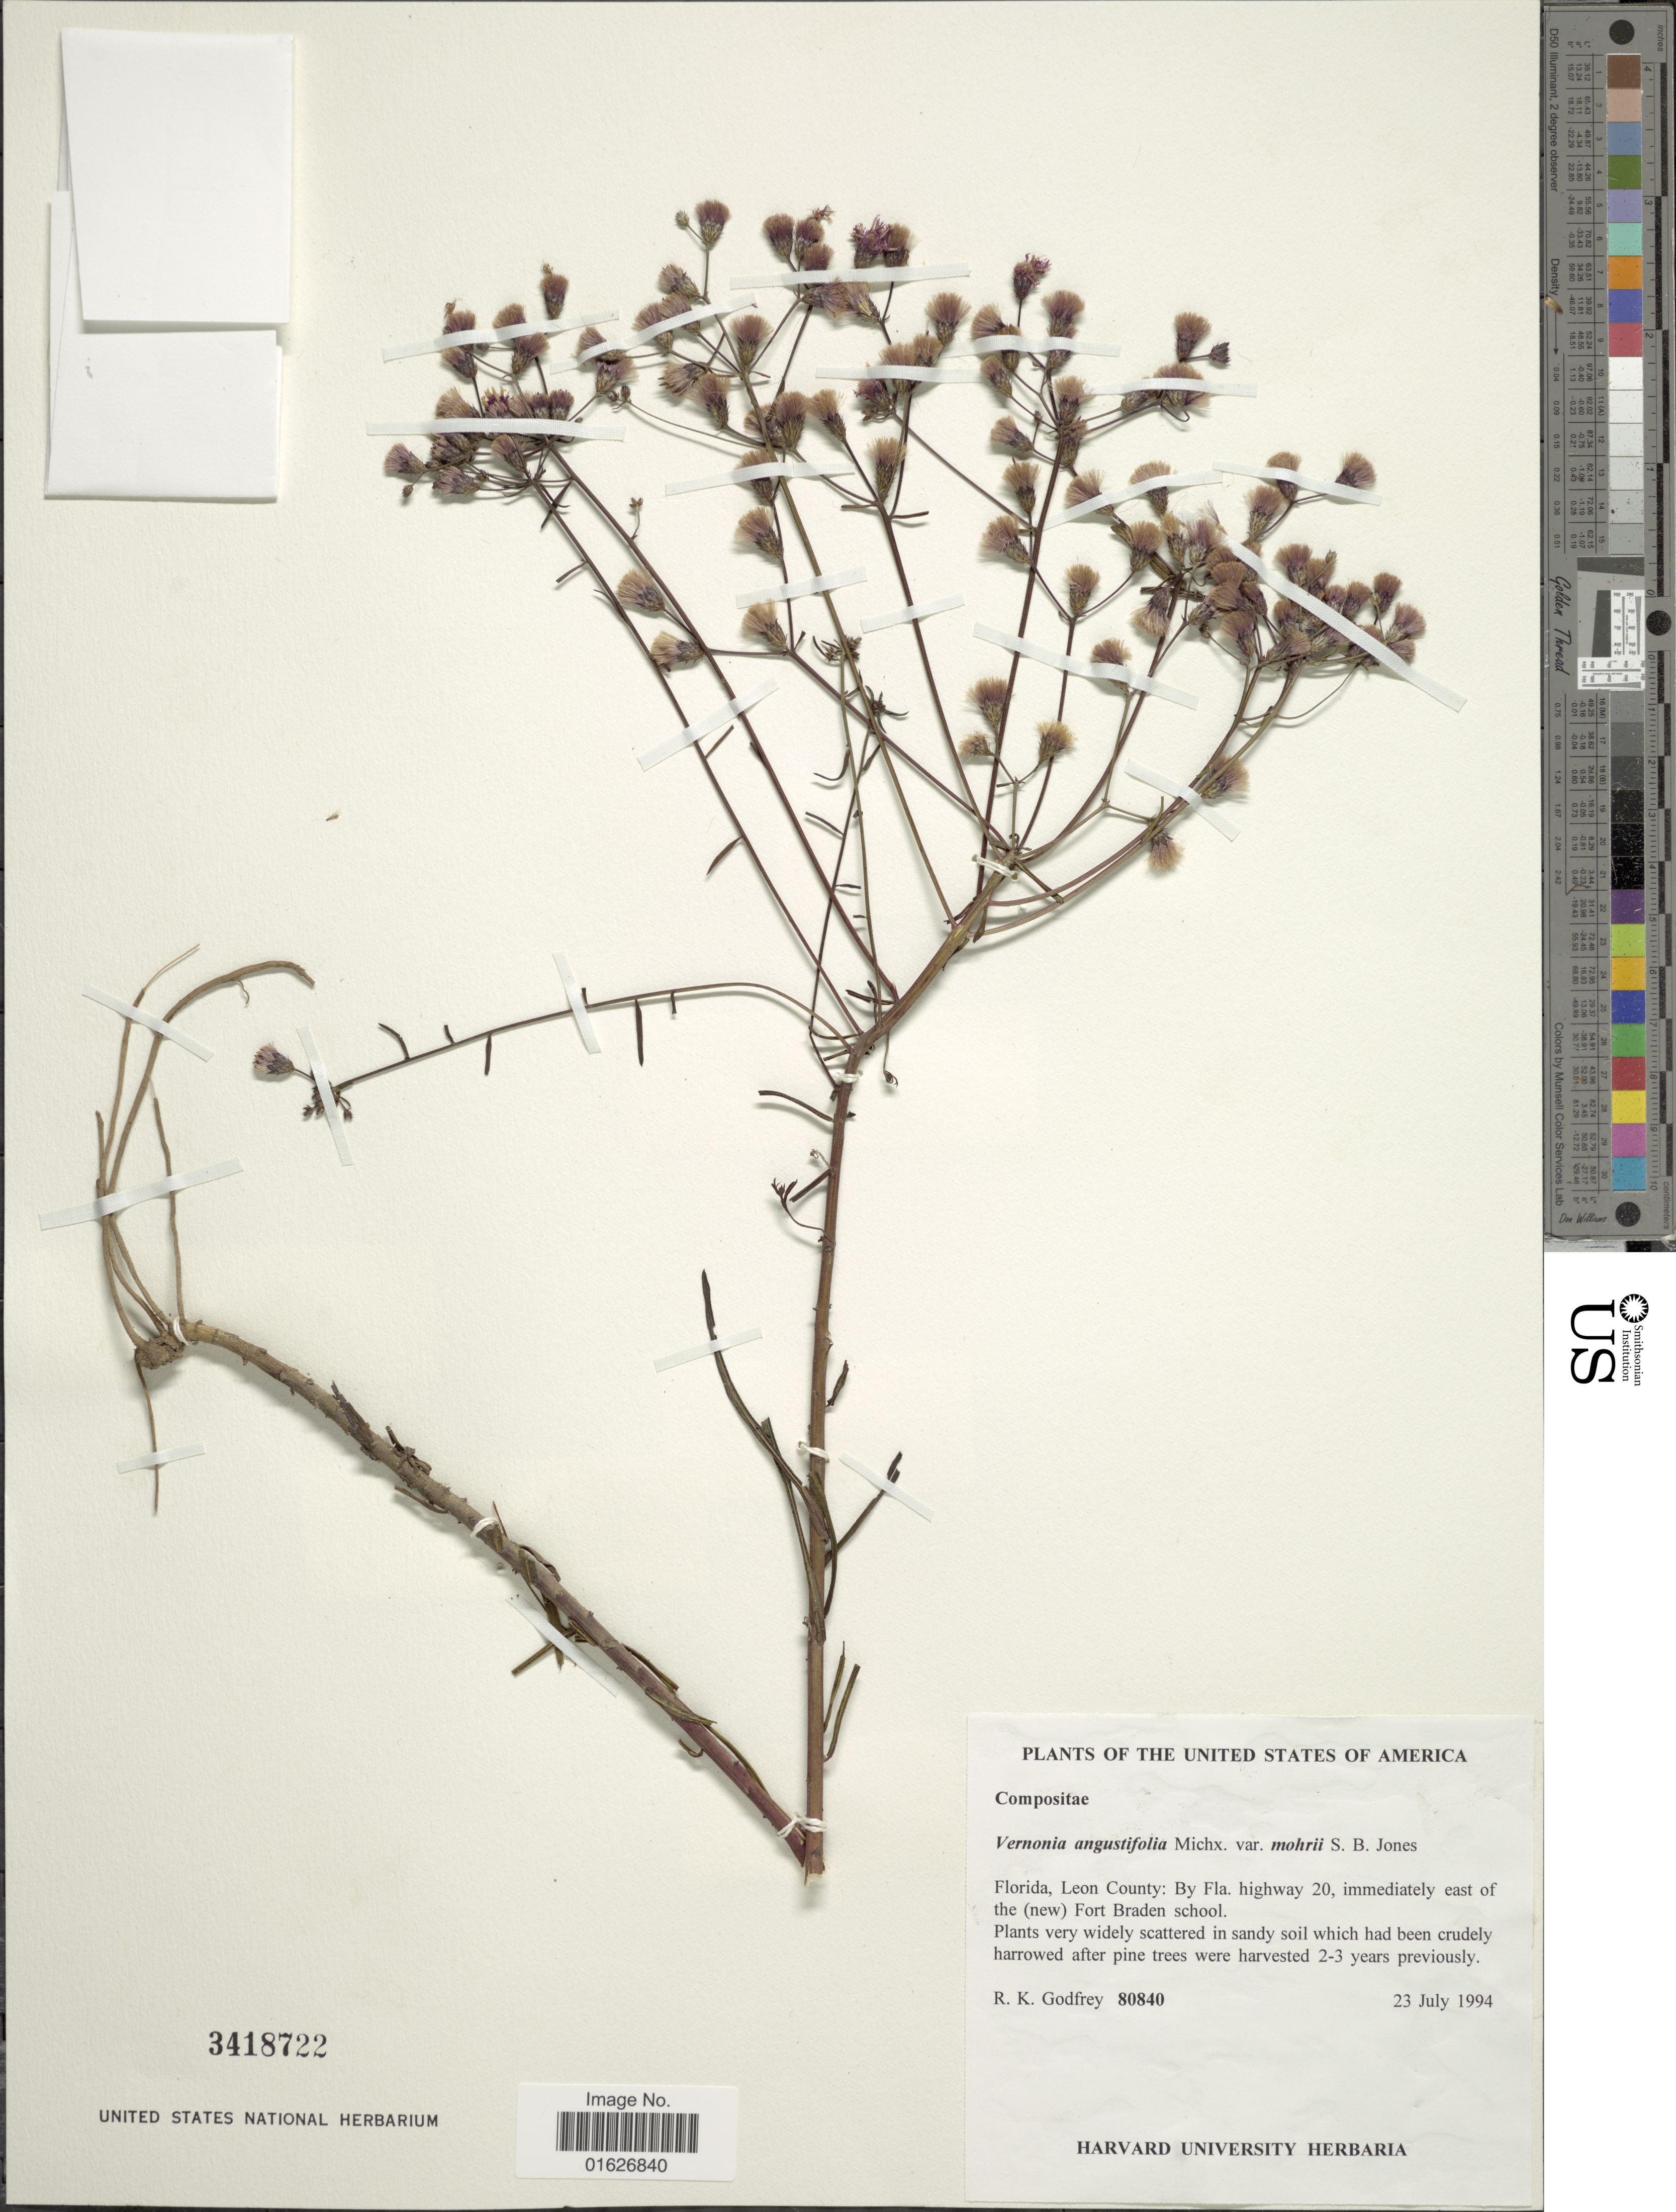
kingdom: Plantae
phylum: Tracheophyta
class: Magnoliopsida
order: Asterales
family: Asteraceae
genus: Vernonia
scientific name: Vernonia angustifolia var. mohrii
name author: S.B. Jones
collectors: R. K. Godfrey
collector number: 80840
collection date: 1994-07-23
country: United States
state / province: Florida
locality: Leon County: By Fla. highway 20, immediately east of the (new) Fort Braden school.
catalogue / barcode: US 3418722